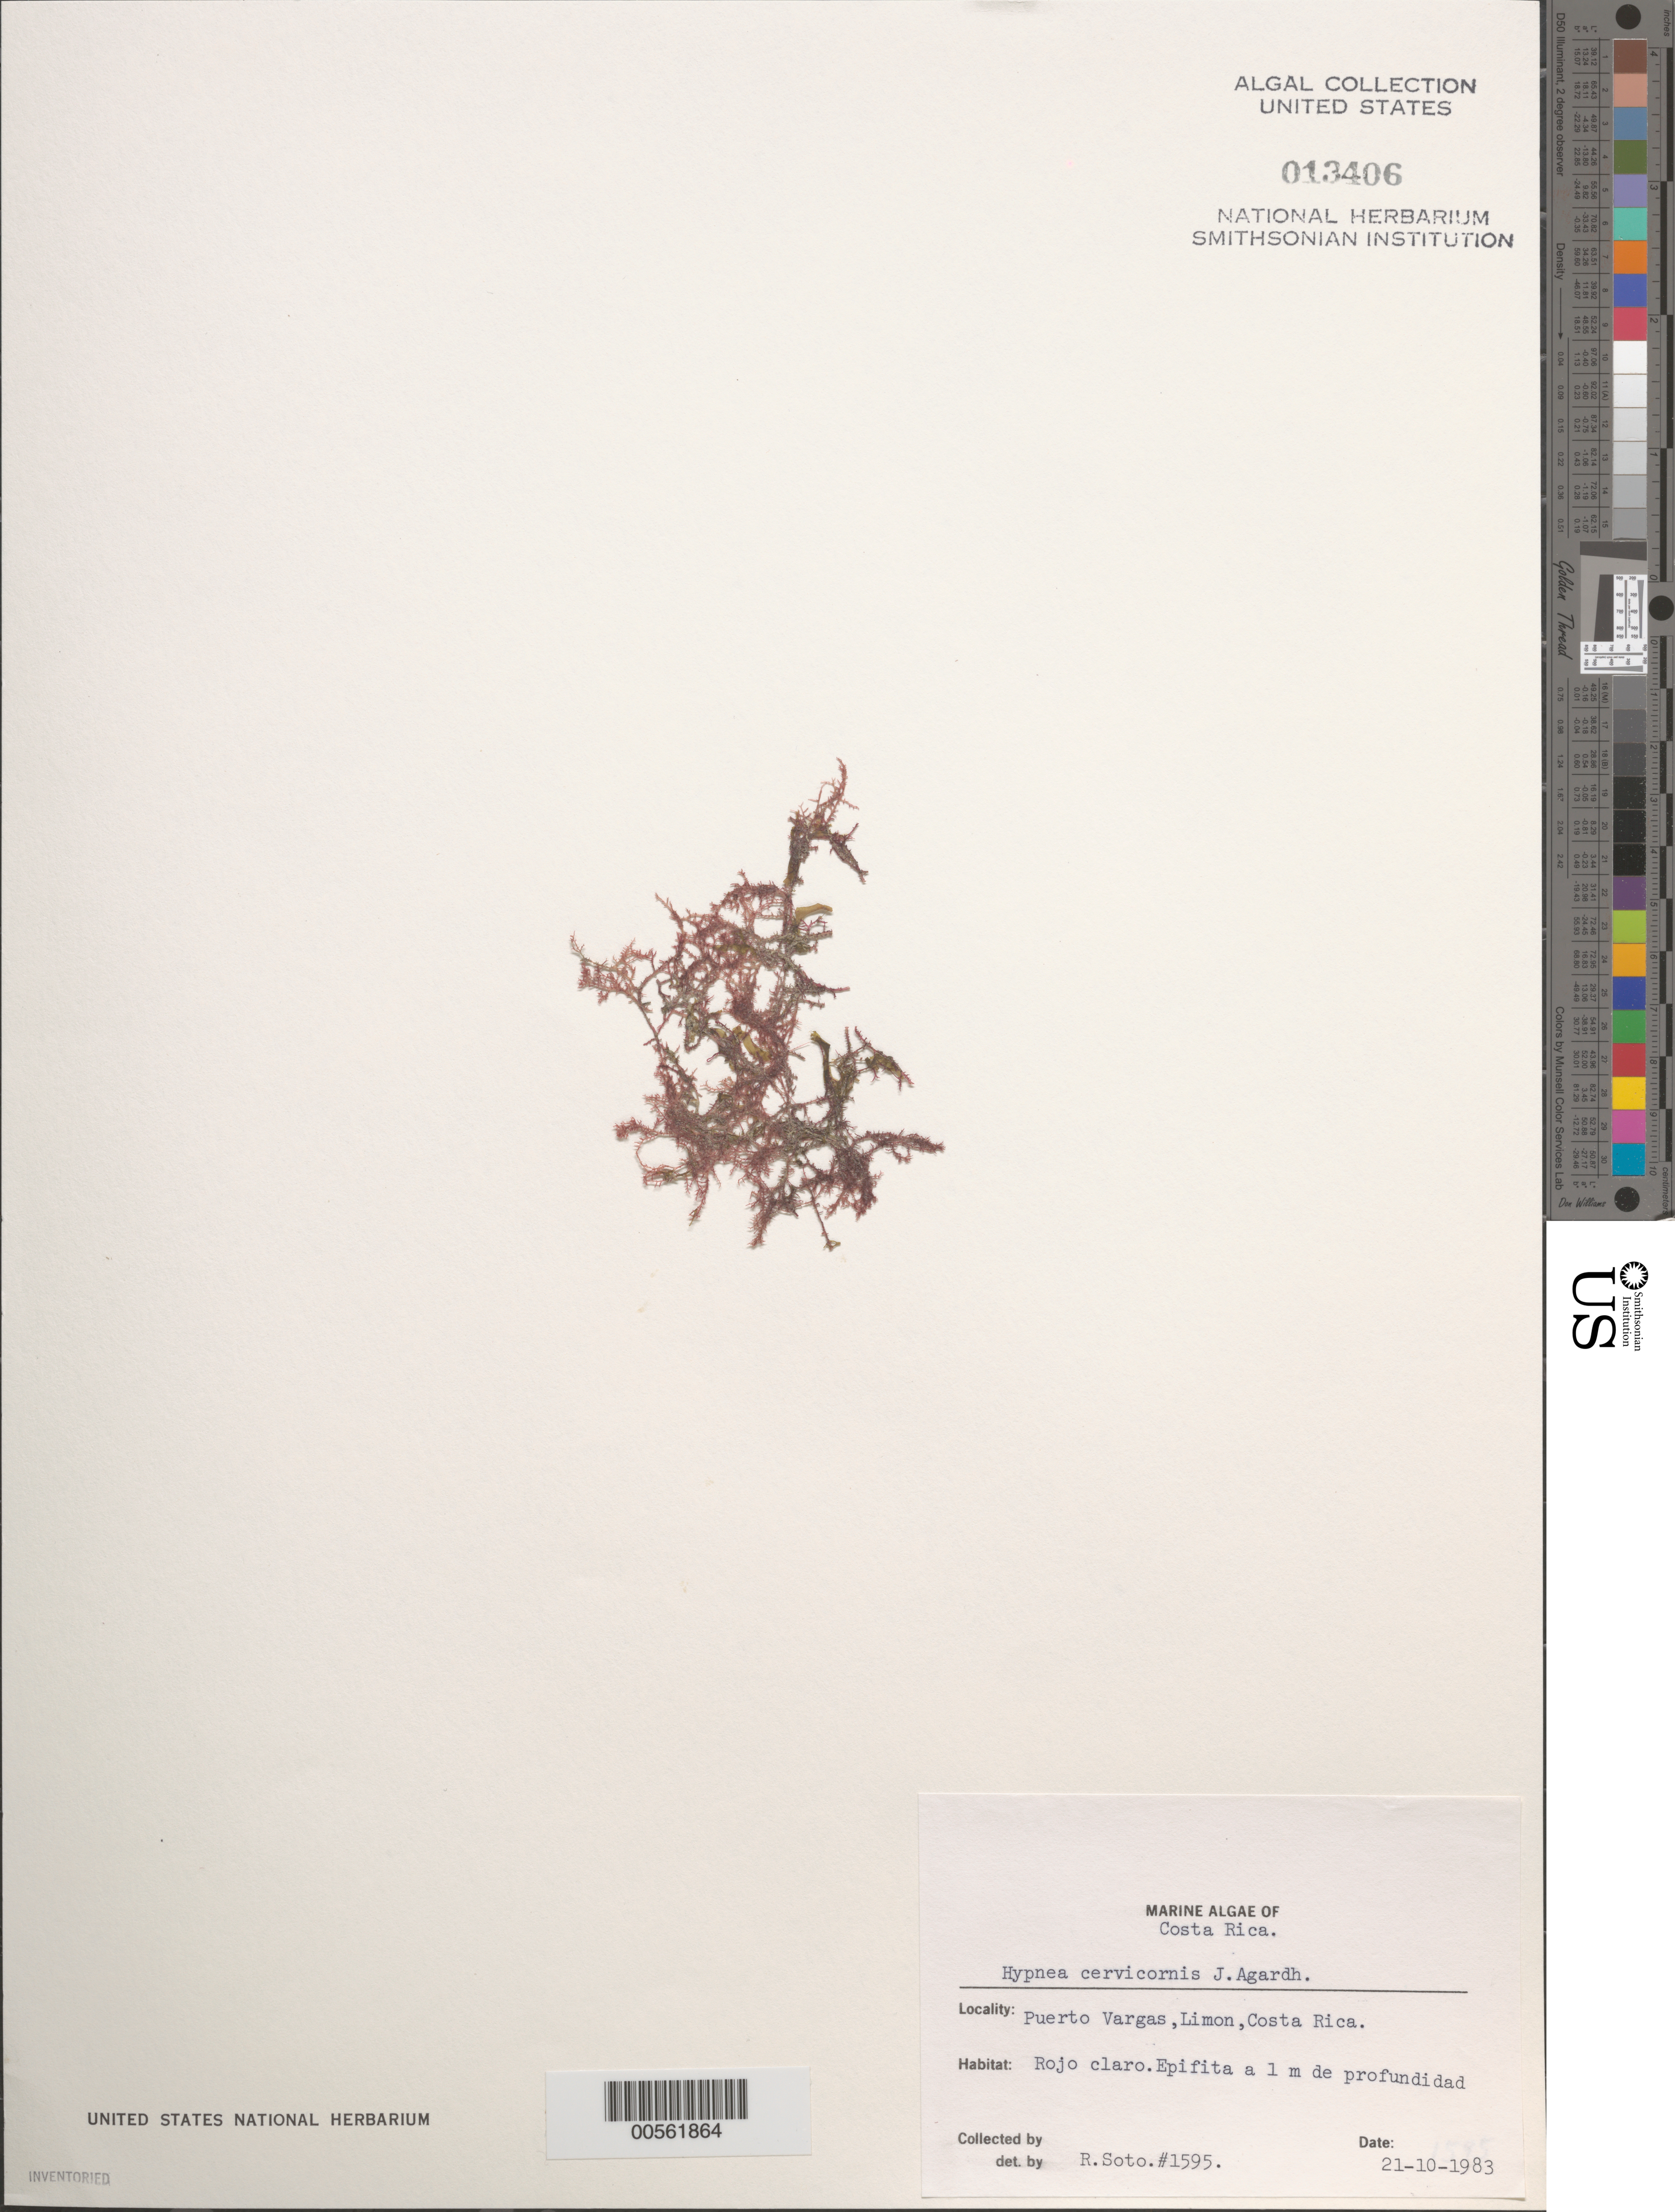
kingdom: Plantae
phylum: Rhodophyta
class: Florideophyceae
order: Gigartinales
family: Cystocloniaceae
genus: Hypnea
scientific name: Hypnea cervicornis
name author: J. Agardh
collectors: R. Soto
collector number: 1595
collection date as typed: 21 Oct 1983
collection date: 1983-10-21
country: Costa Rica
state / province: Limón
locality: Puerto Vargas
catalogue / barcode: US 13406